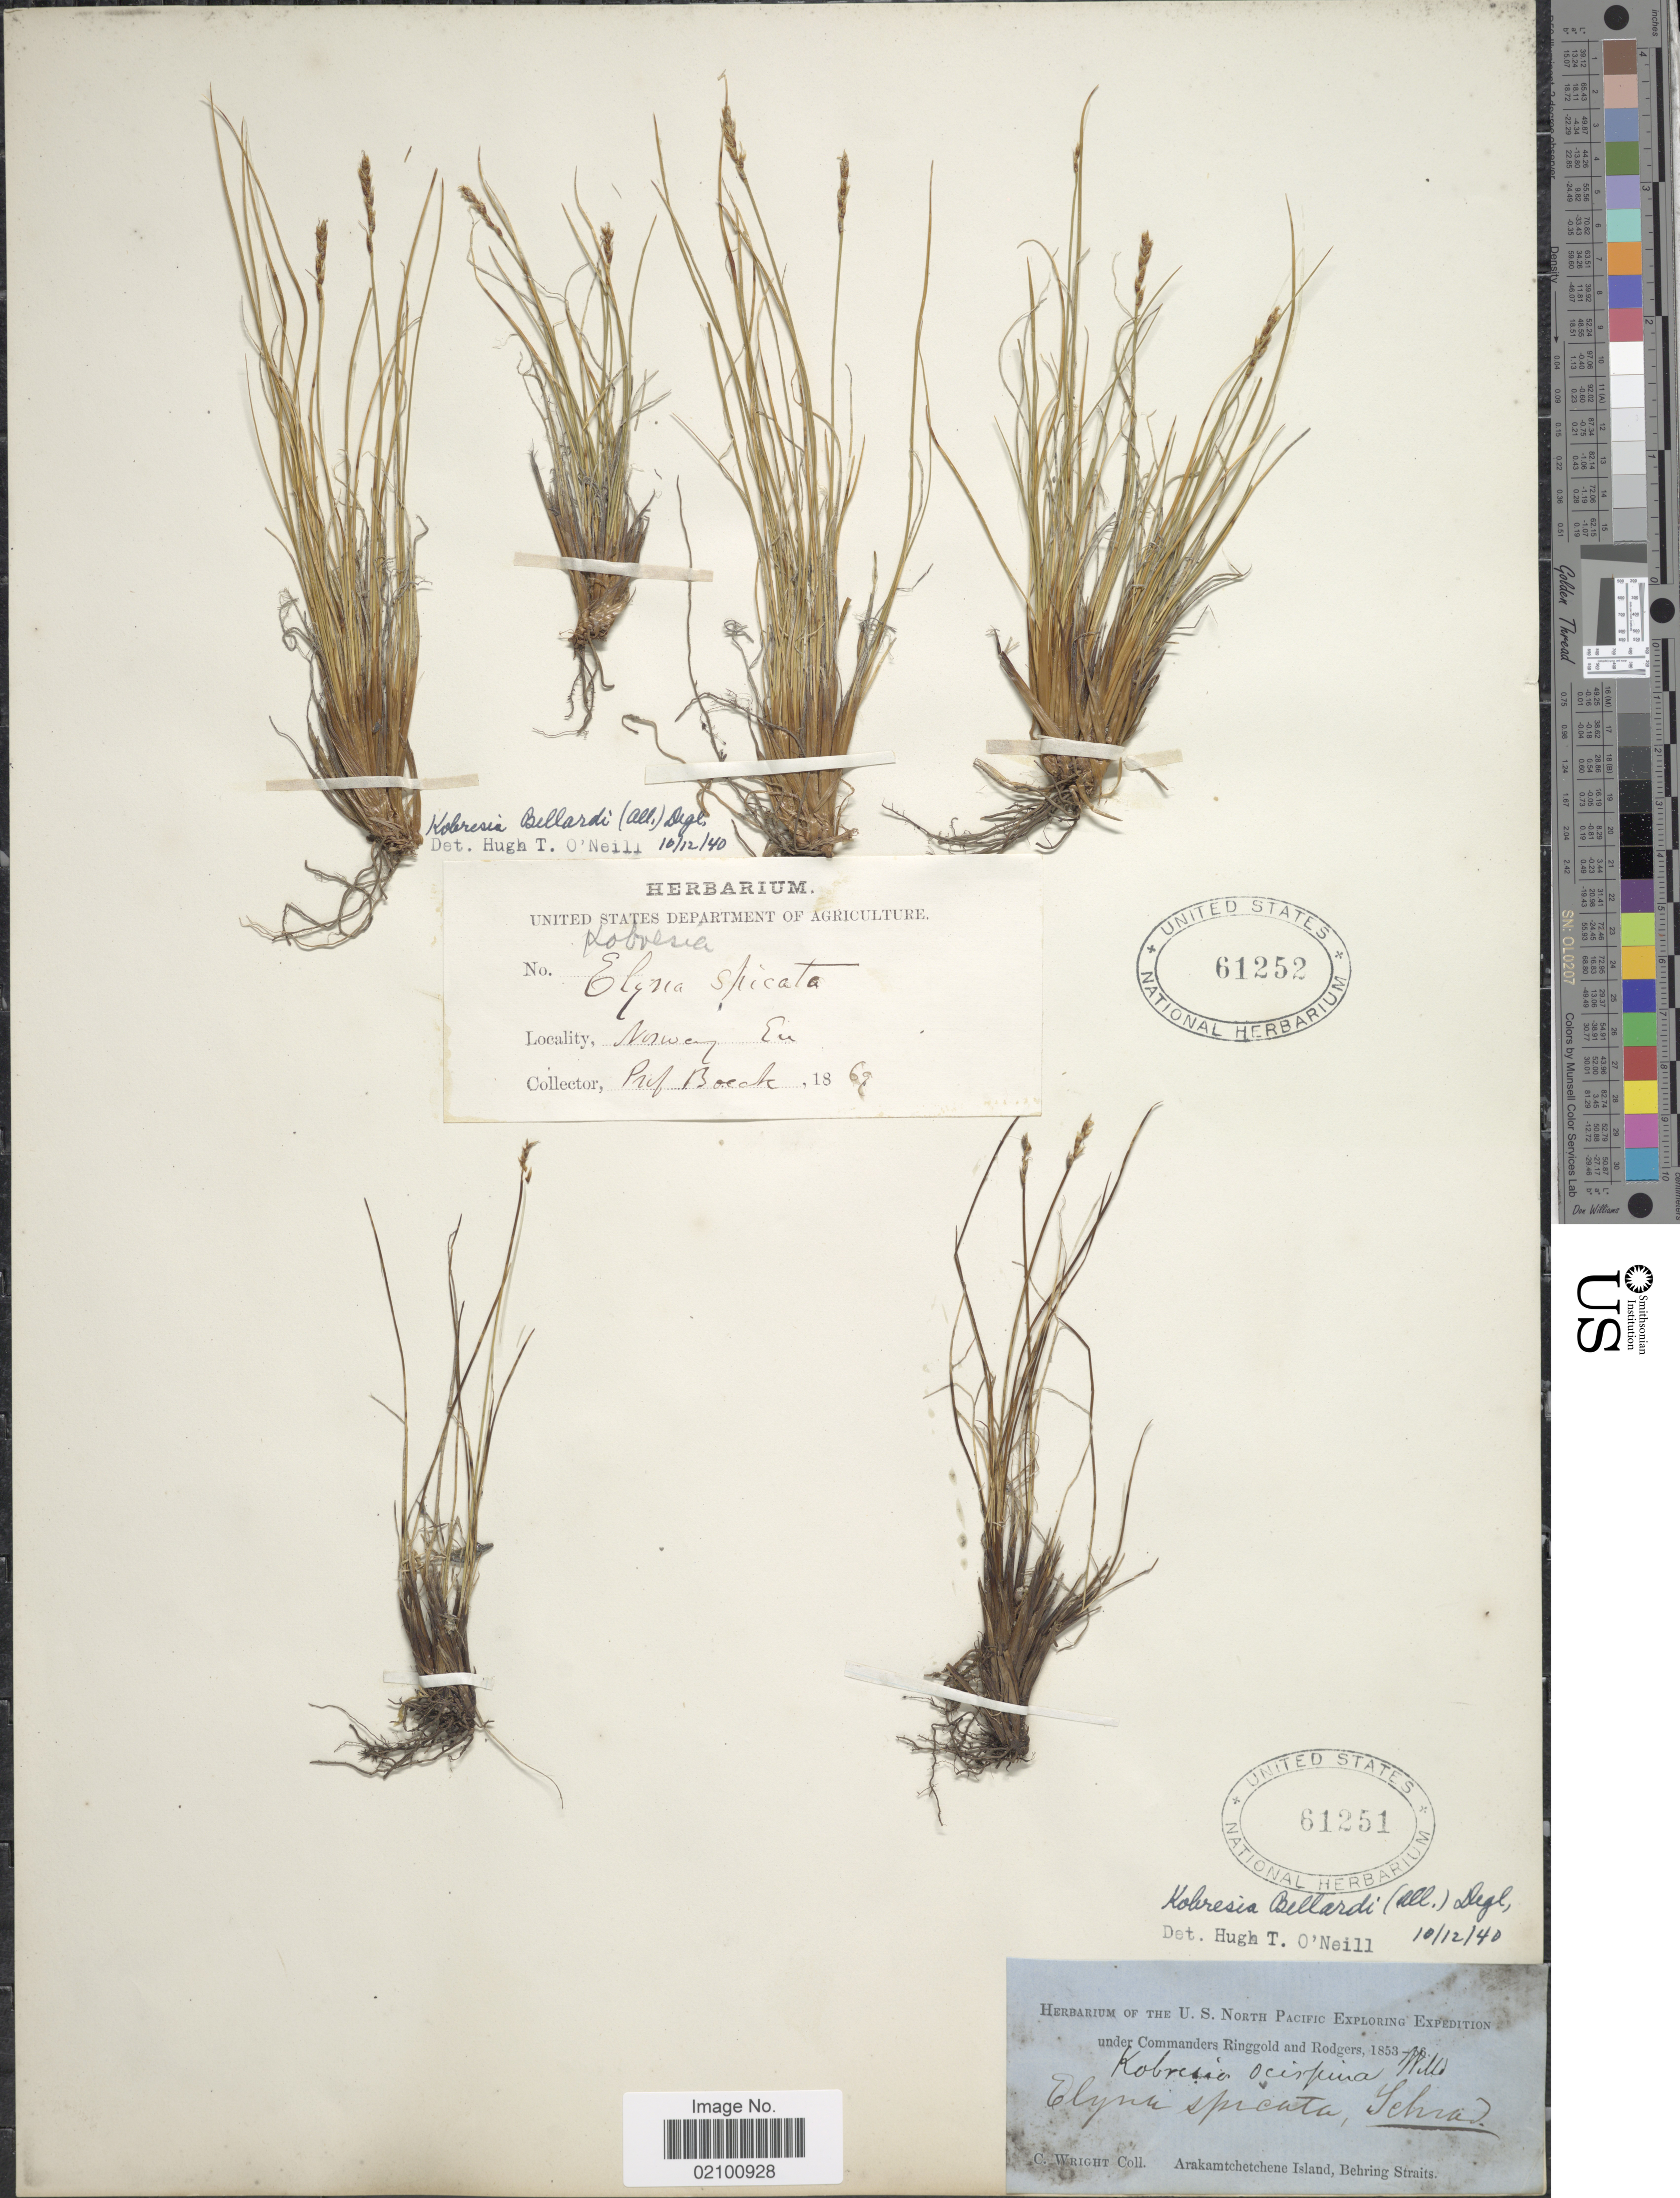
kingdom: Plantae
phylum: Tracheophyta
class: Liliopsida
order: Poales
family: Cyperaceae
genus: Carex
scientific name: Carex myosuroides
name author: Vill.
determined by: Strong, M. T., (US), Smithsonian Institution - National Museum of Natural History (UNITED STATES)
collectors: C. Wright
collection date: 1853/1856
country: Russian Federation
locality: Arakamtchetchene Island, Behring Straits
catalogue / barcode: US 61251-2